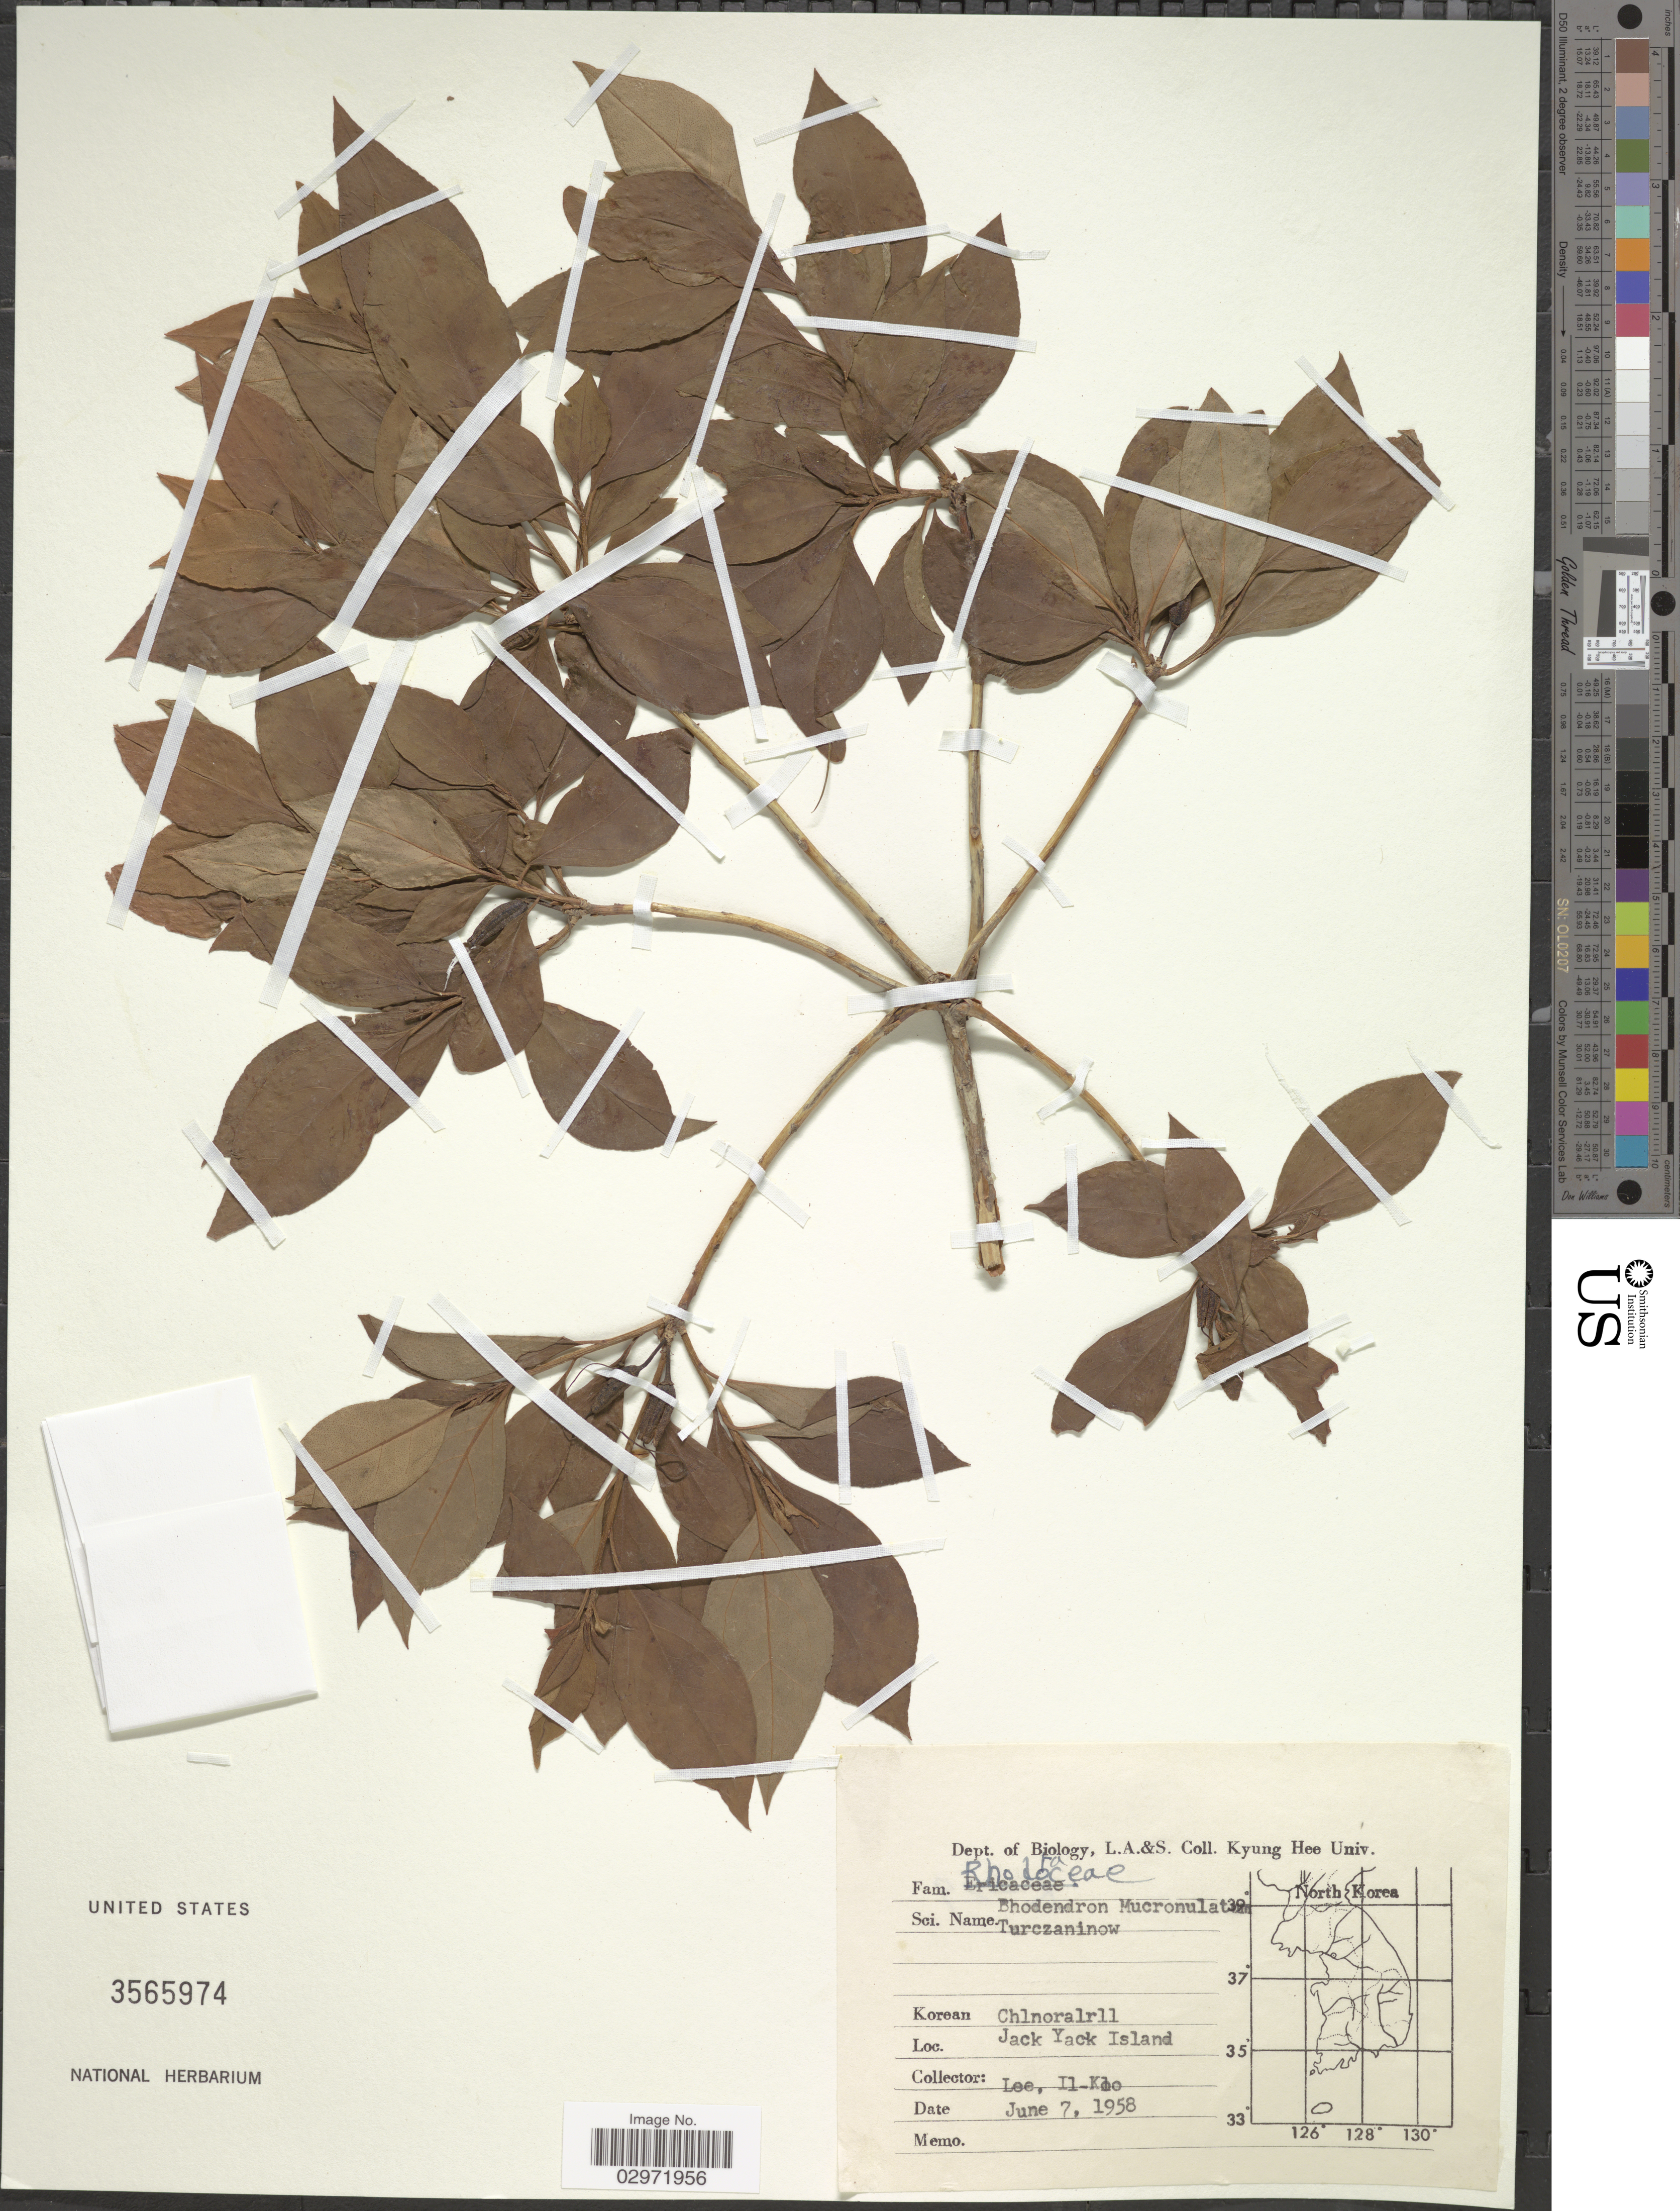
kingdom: Plantae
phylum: Tracheophyta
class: Magnoliopsida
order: Ericales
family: Ericaceae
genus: Rhododendron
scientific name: Rhododendron mucronatum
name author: (Blume) G. Don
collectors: Il-Ko Lee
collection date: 1958-06-07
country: South Korea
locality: Jack Yack Island.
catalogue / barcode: US 3565974